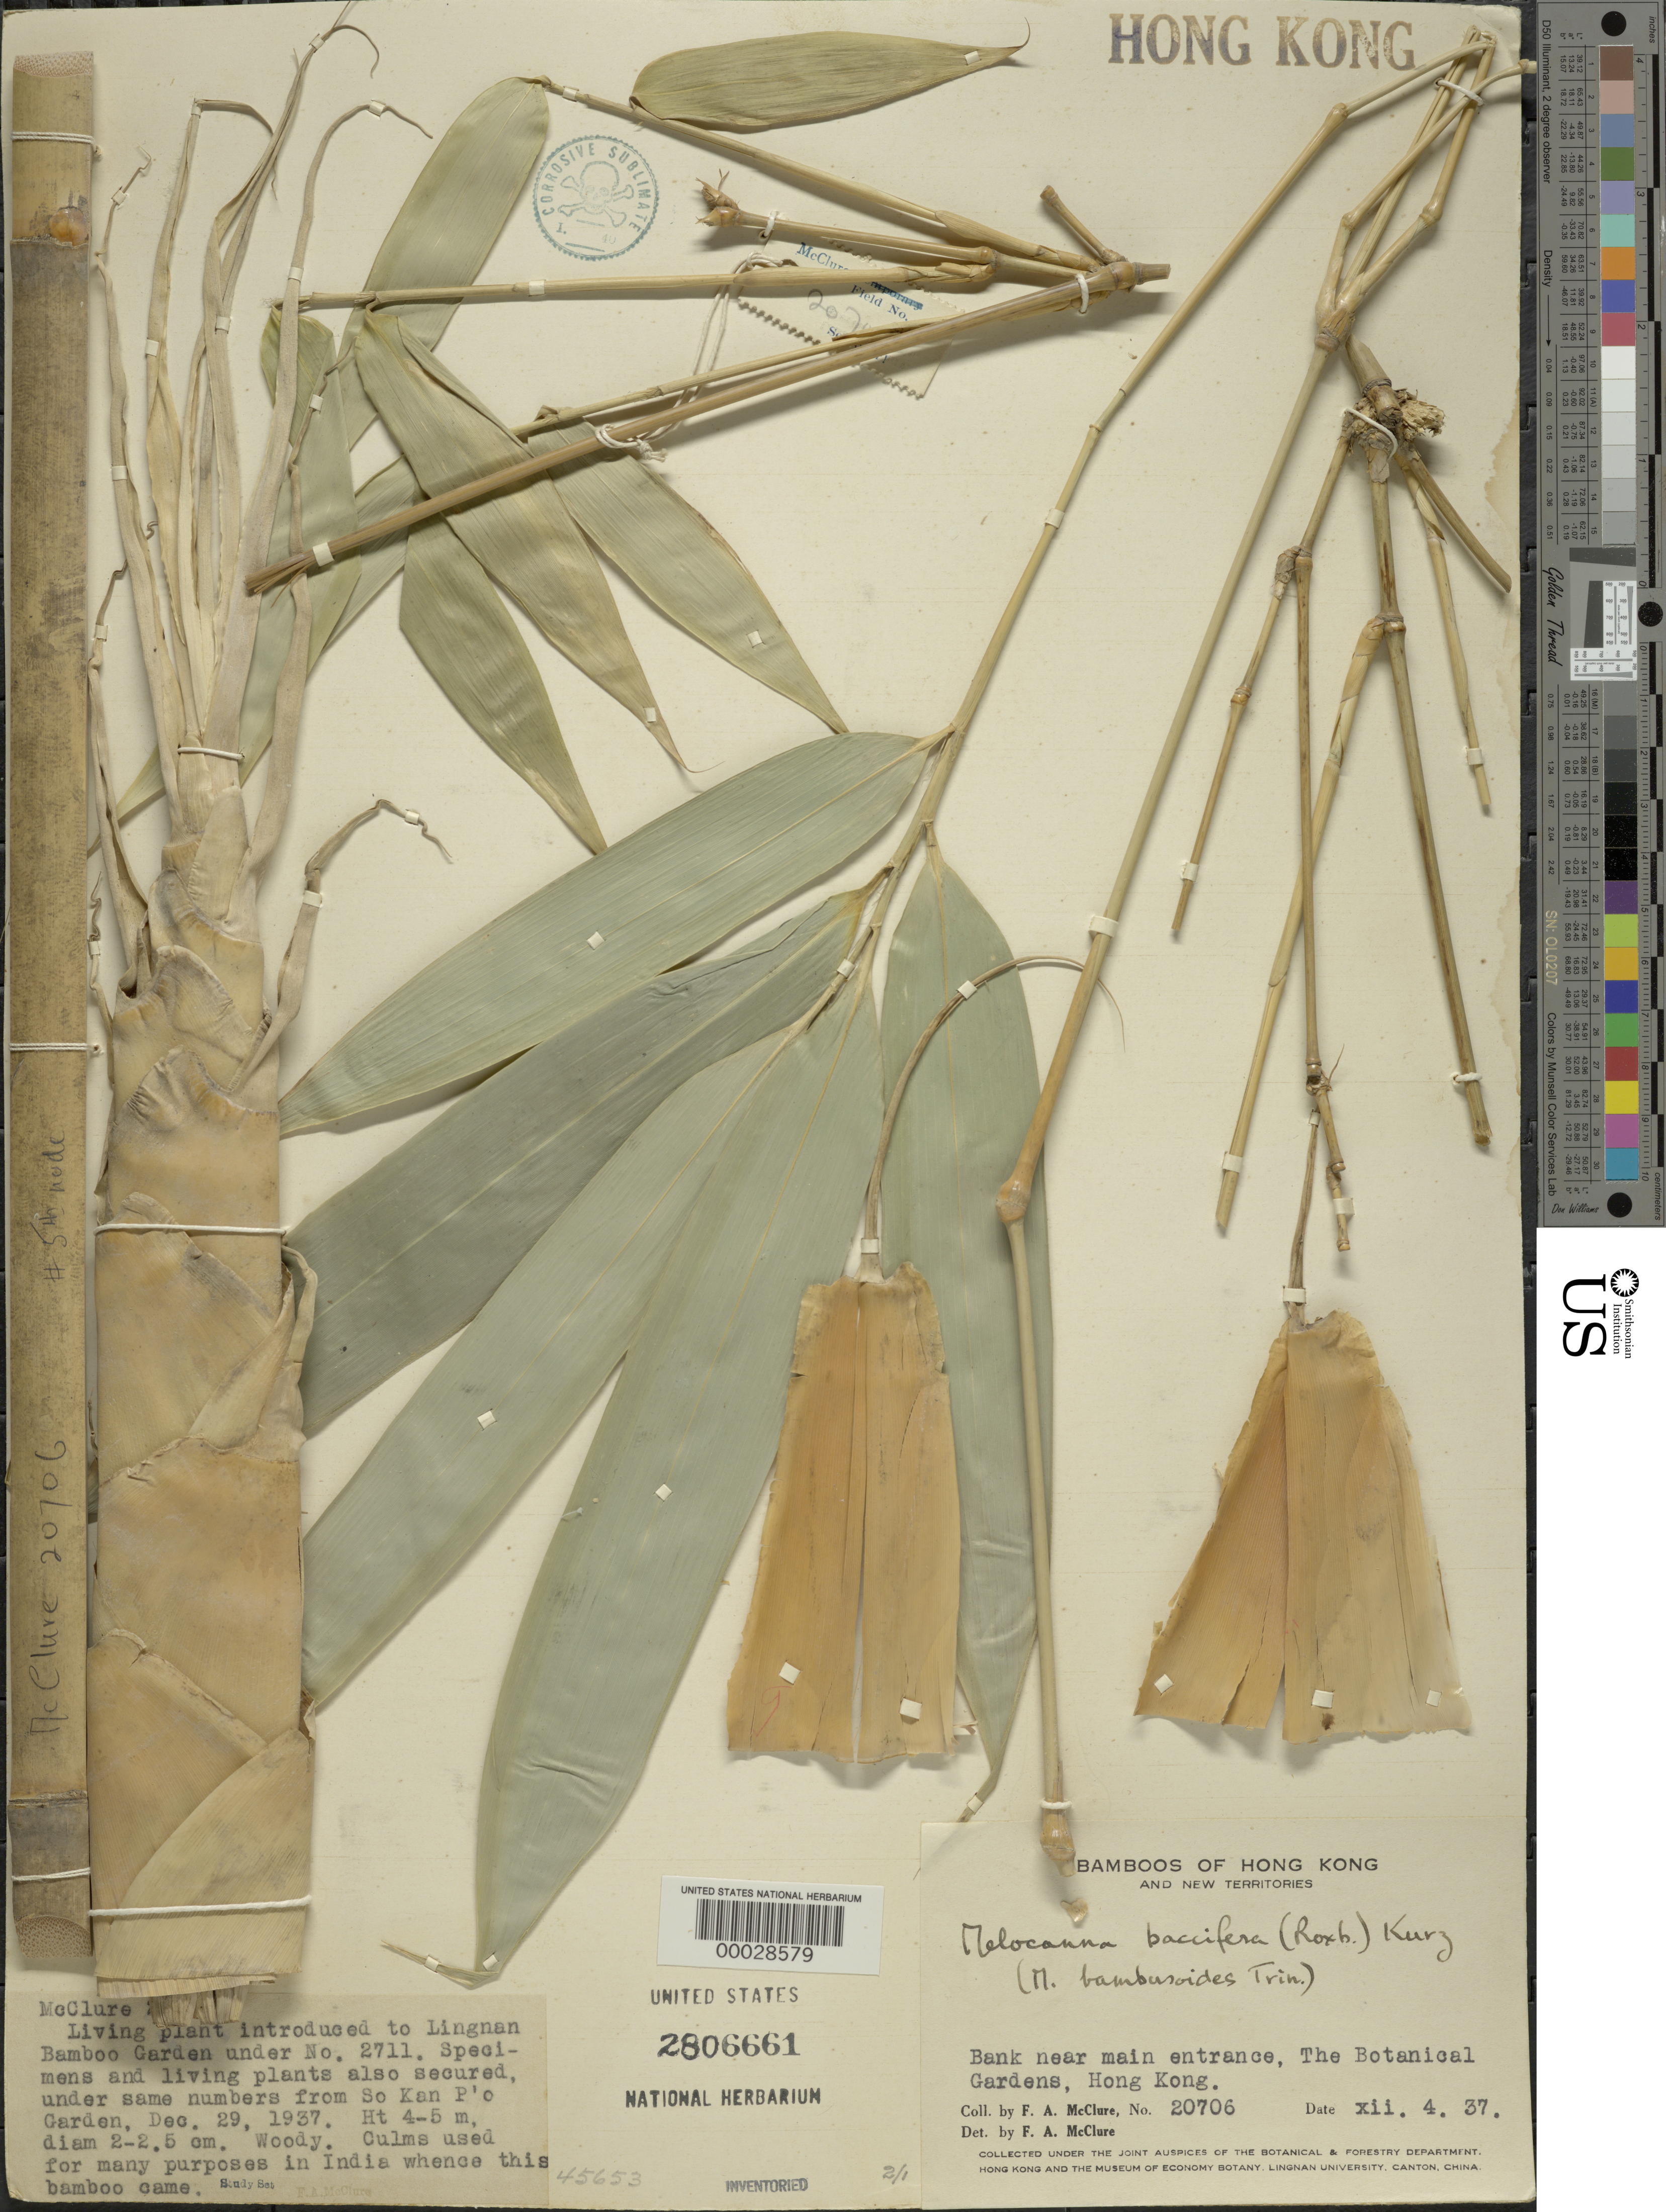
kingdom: Plantae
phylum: Tracheophyta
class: Liliopsida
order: Poales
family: Poaceae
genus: Melocanna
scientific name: Melocanna baccifera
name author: (Roxb.) Kurz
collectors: F. A. McClure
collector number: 20706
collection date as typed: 04 Dec 1937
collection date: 1937-12-04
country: China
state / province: Hong Kong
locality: Botanical gardens, so kon po garden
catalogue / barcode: US 2806661